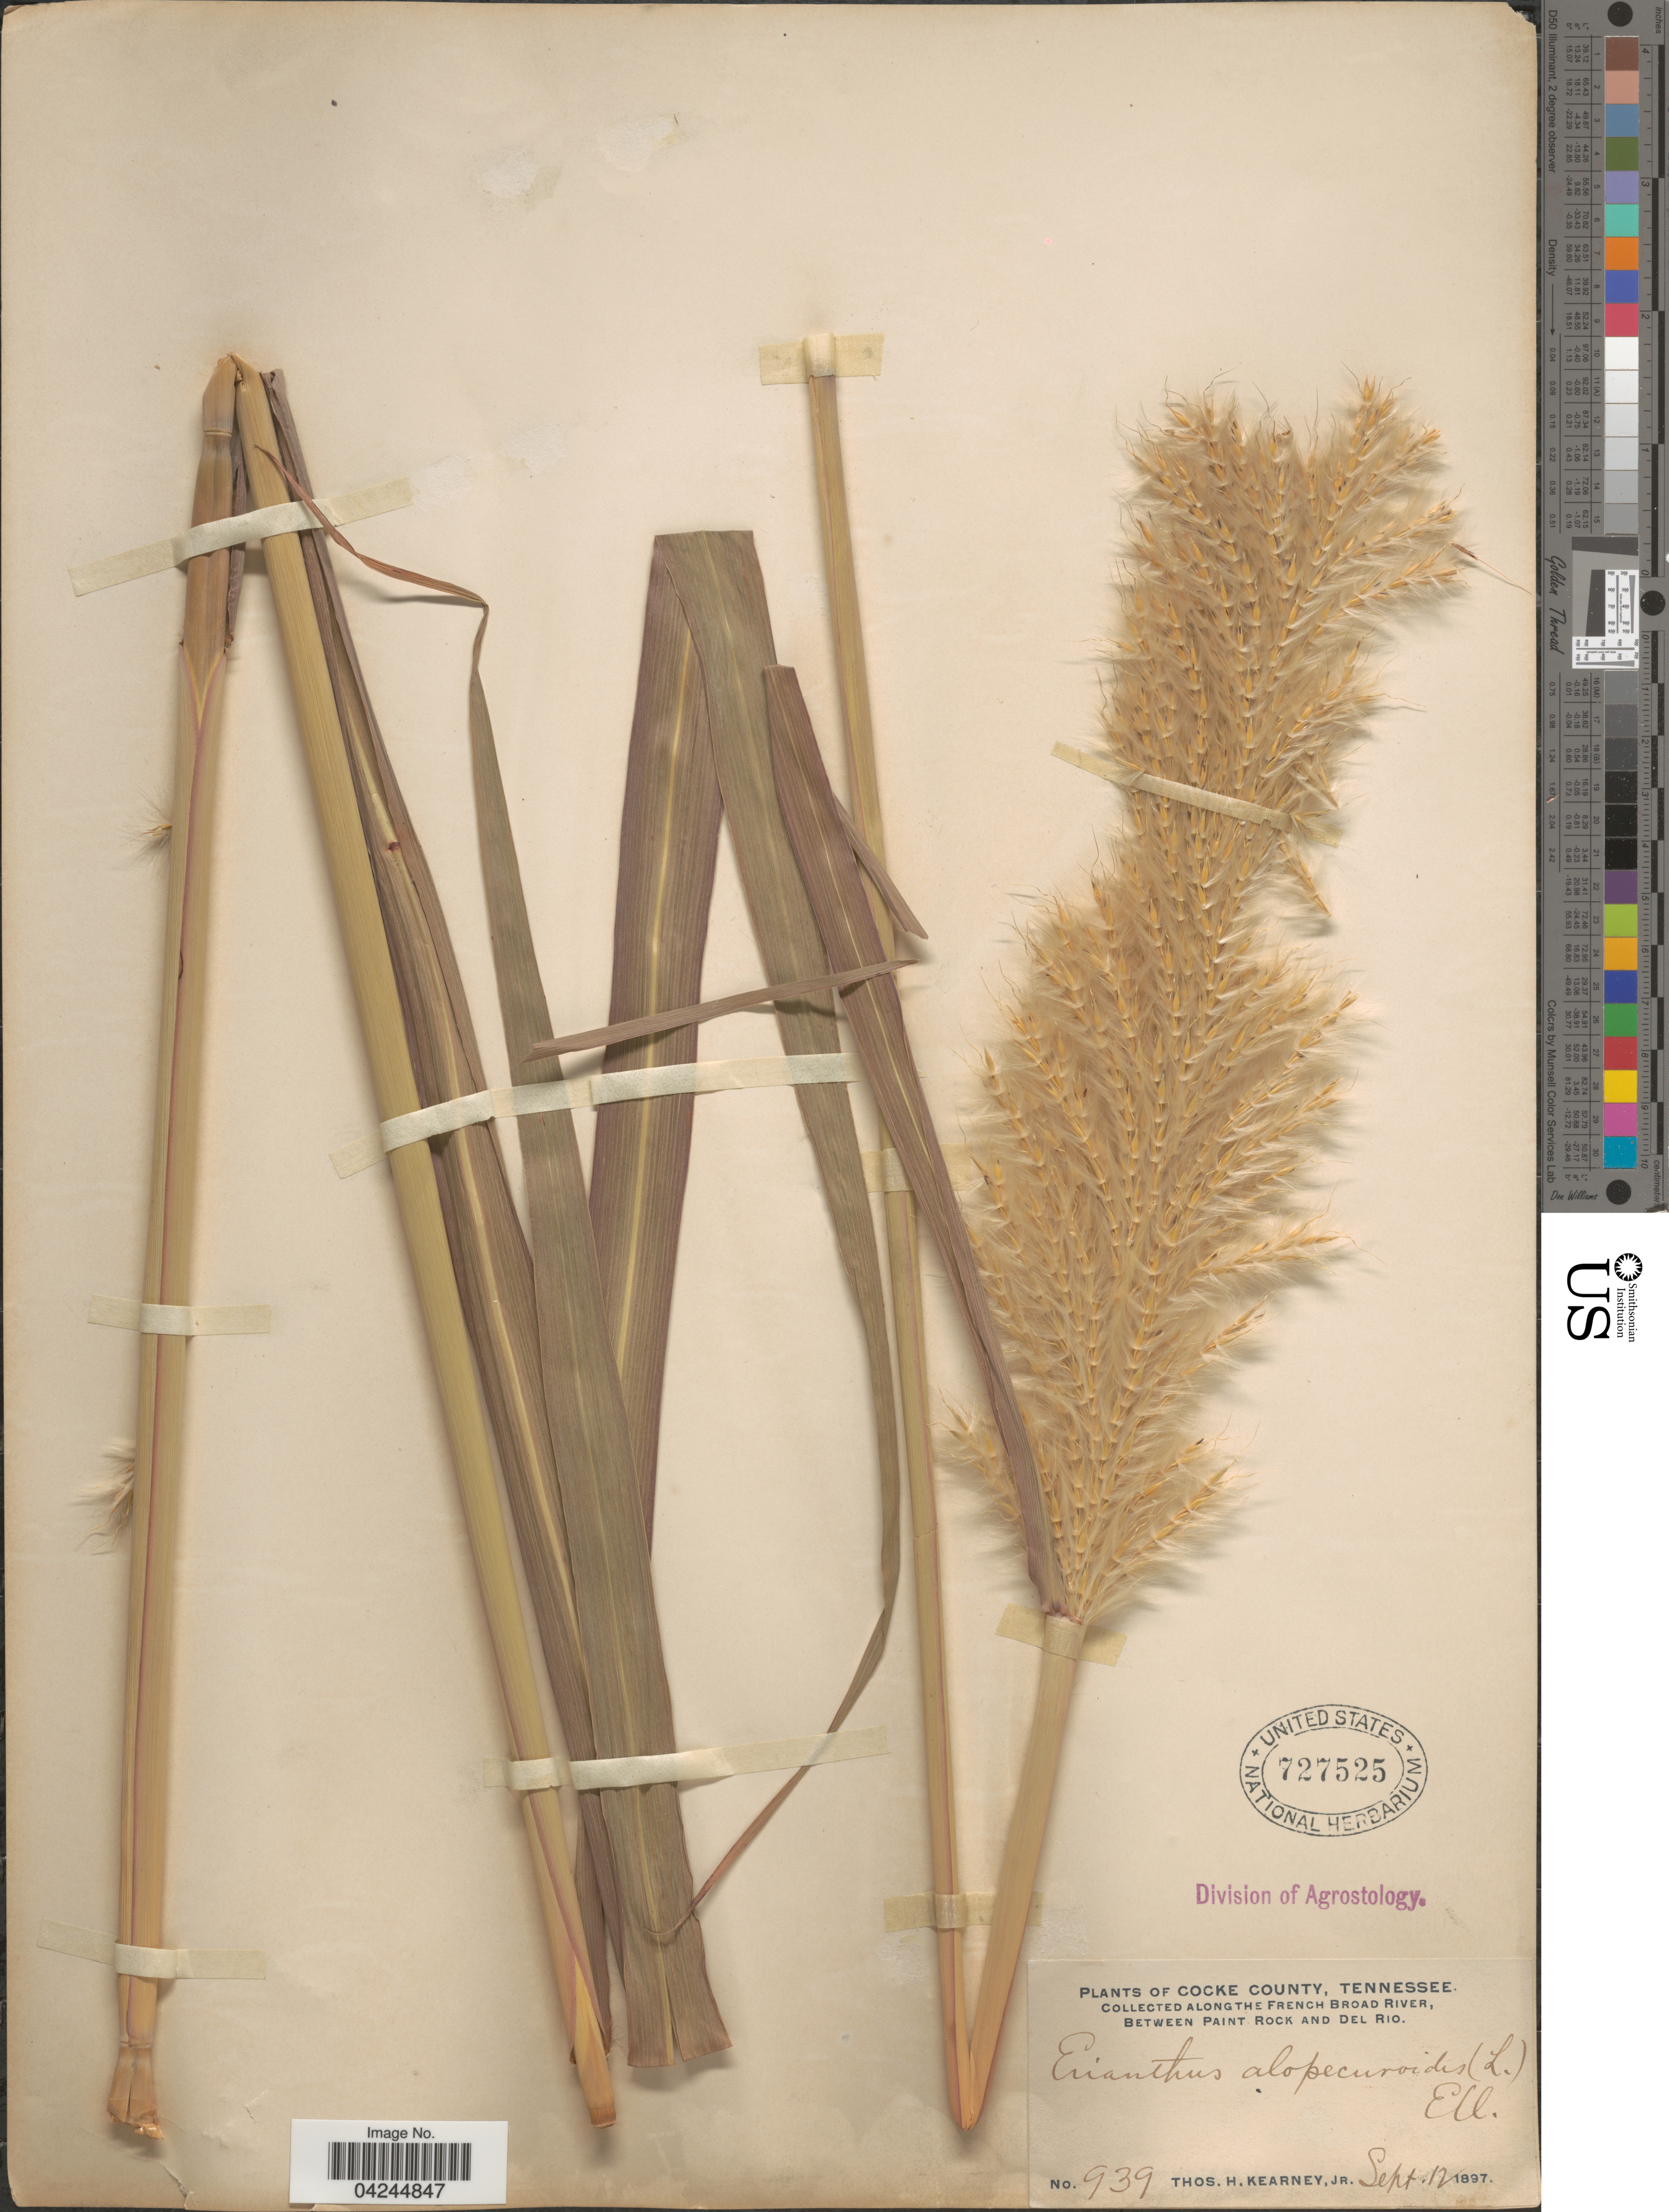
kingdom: Plantae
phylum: Tracheophyta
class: Liliopsida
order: Poales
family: Poaceae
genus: Erianthus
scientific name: Erianthus alopecuroides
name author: Elliott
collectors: T. H. Kearney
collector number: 939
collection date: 1897-09-12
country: United States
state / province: Tennessee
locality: Cocke County. Along the French Broad River, Between Paint Rock and Del Rio.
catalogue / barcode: US 727525